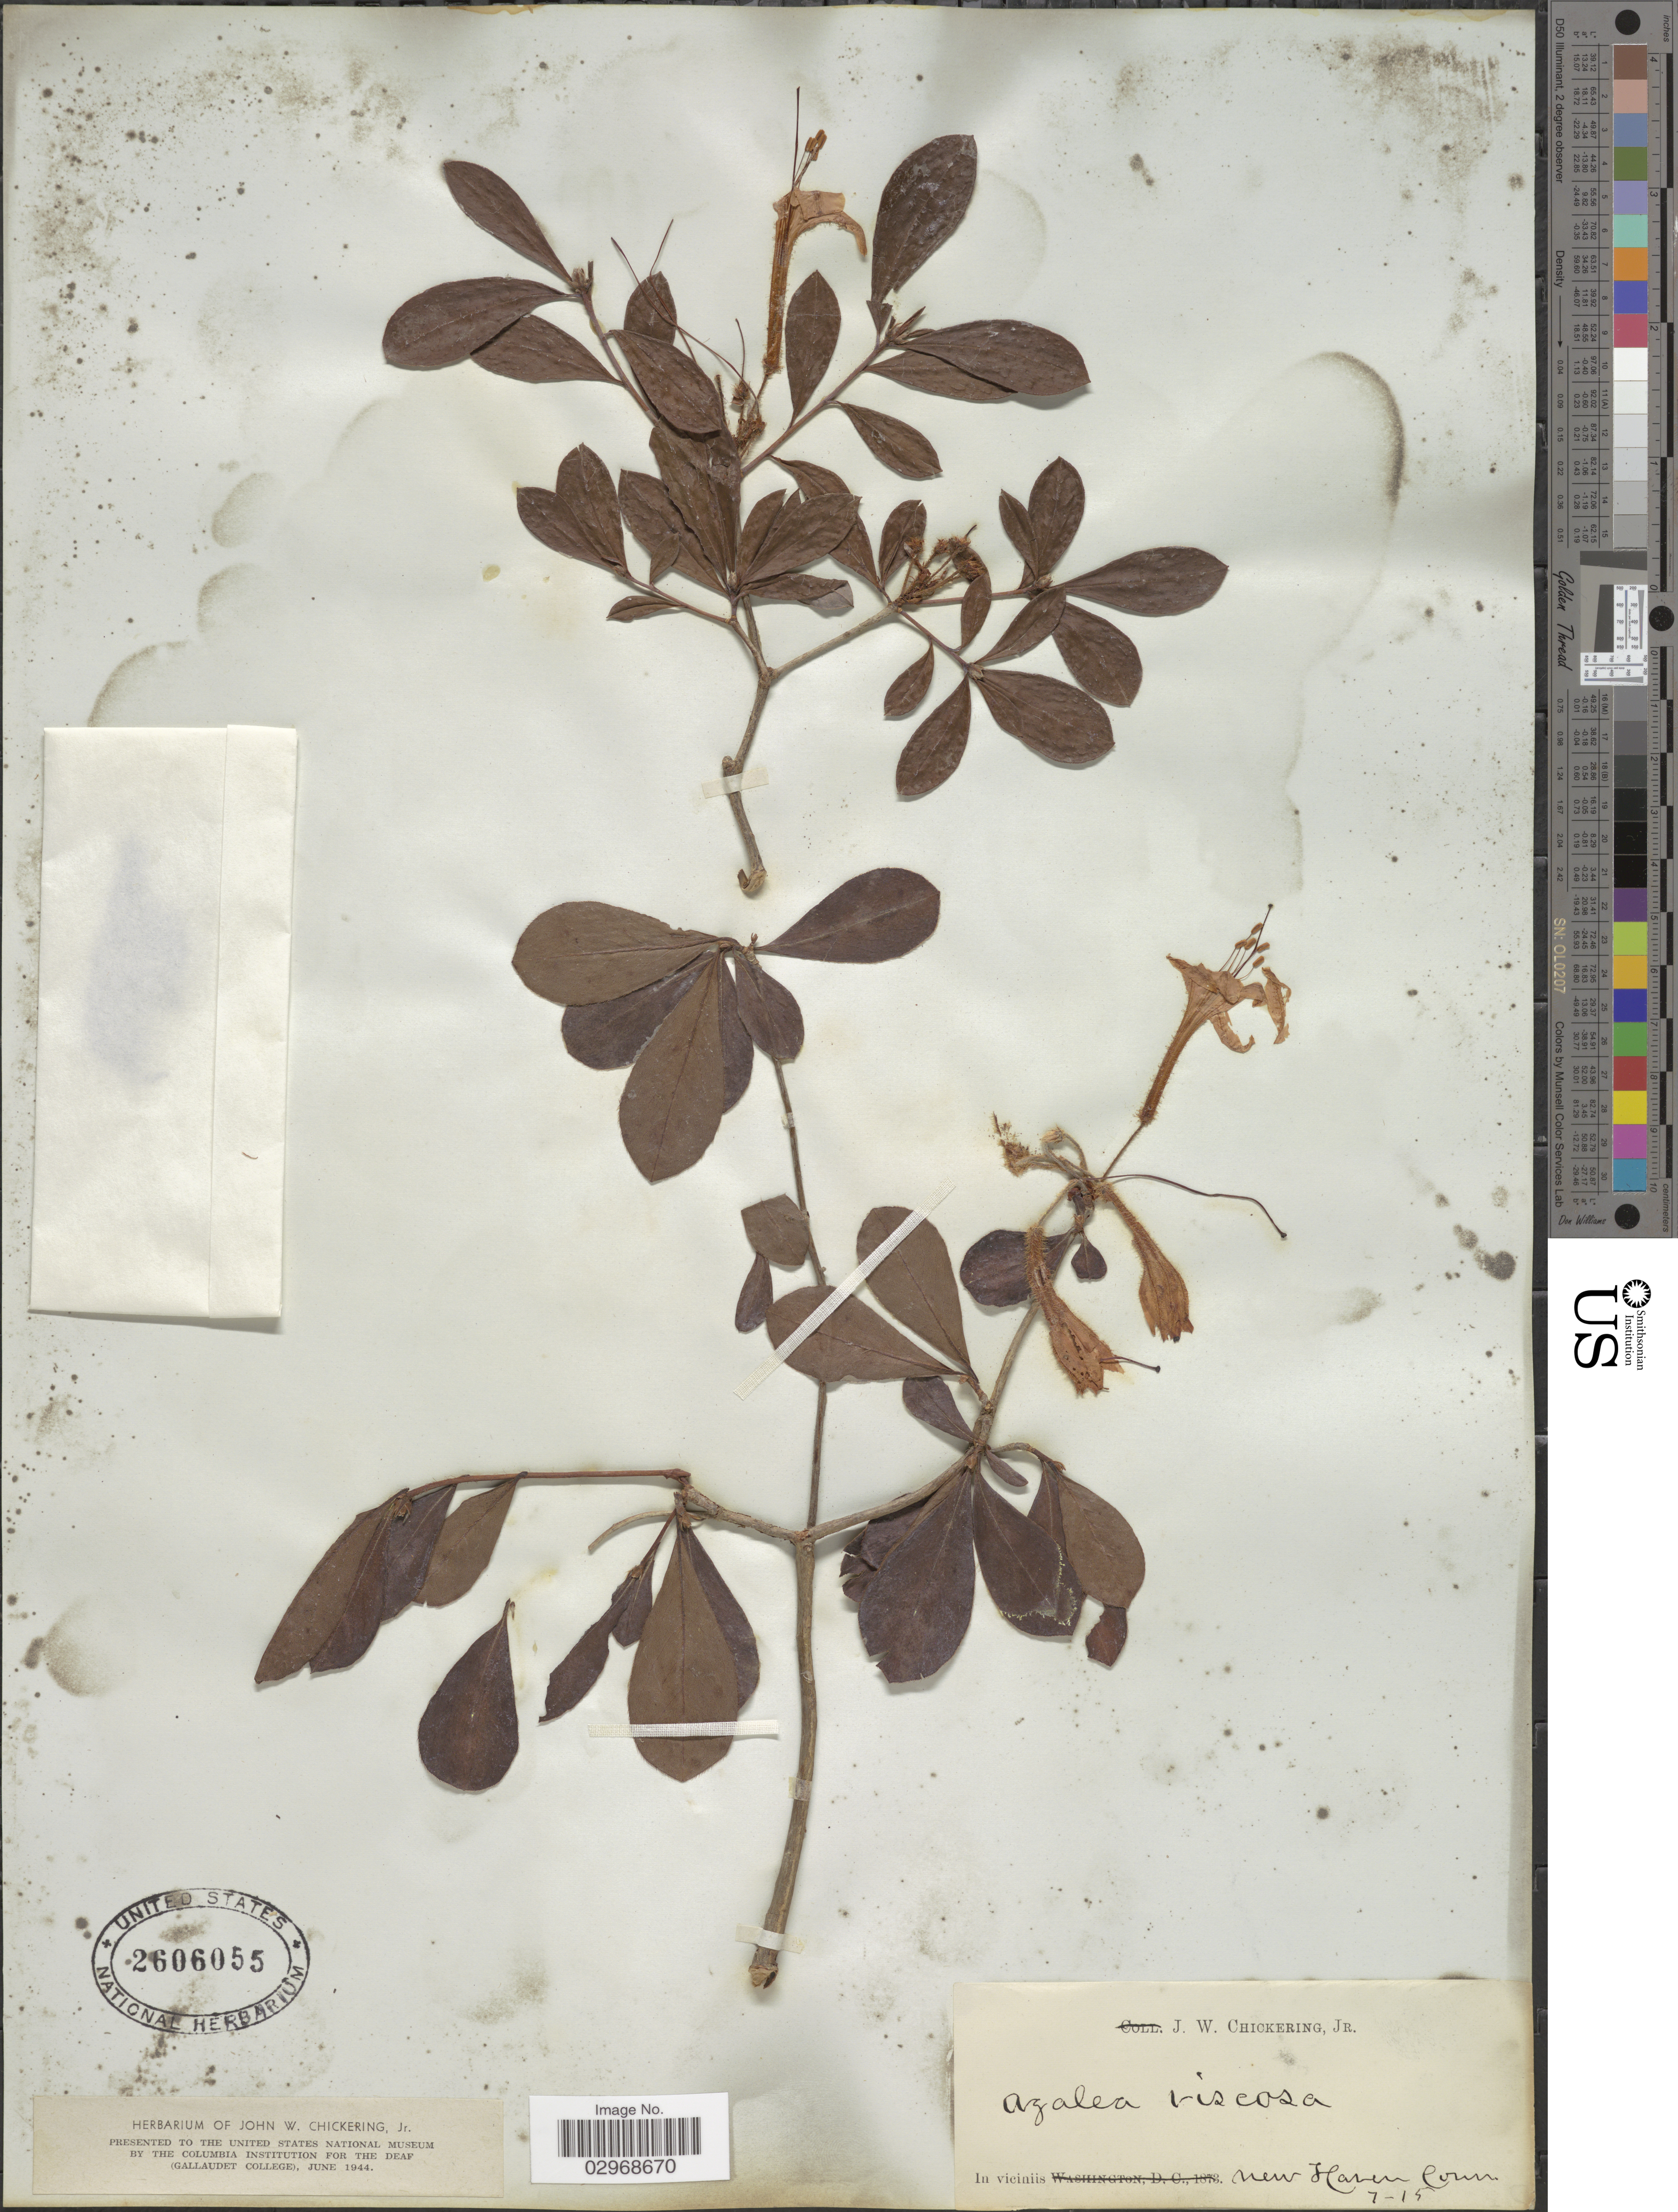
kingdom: Plantae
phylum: Tracheophyta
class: Magnoliopsida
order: Ericales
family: Ericaceae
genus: Rhododendron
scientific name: Rhododendron viscosum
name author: (L.) Torr.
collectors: J. W. Chickering Jr.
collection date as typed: Transcribed d/m/y: /7/15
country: United States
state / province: Connecticut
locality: New Haven.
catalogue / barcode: US 2606055